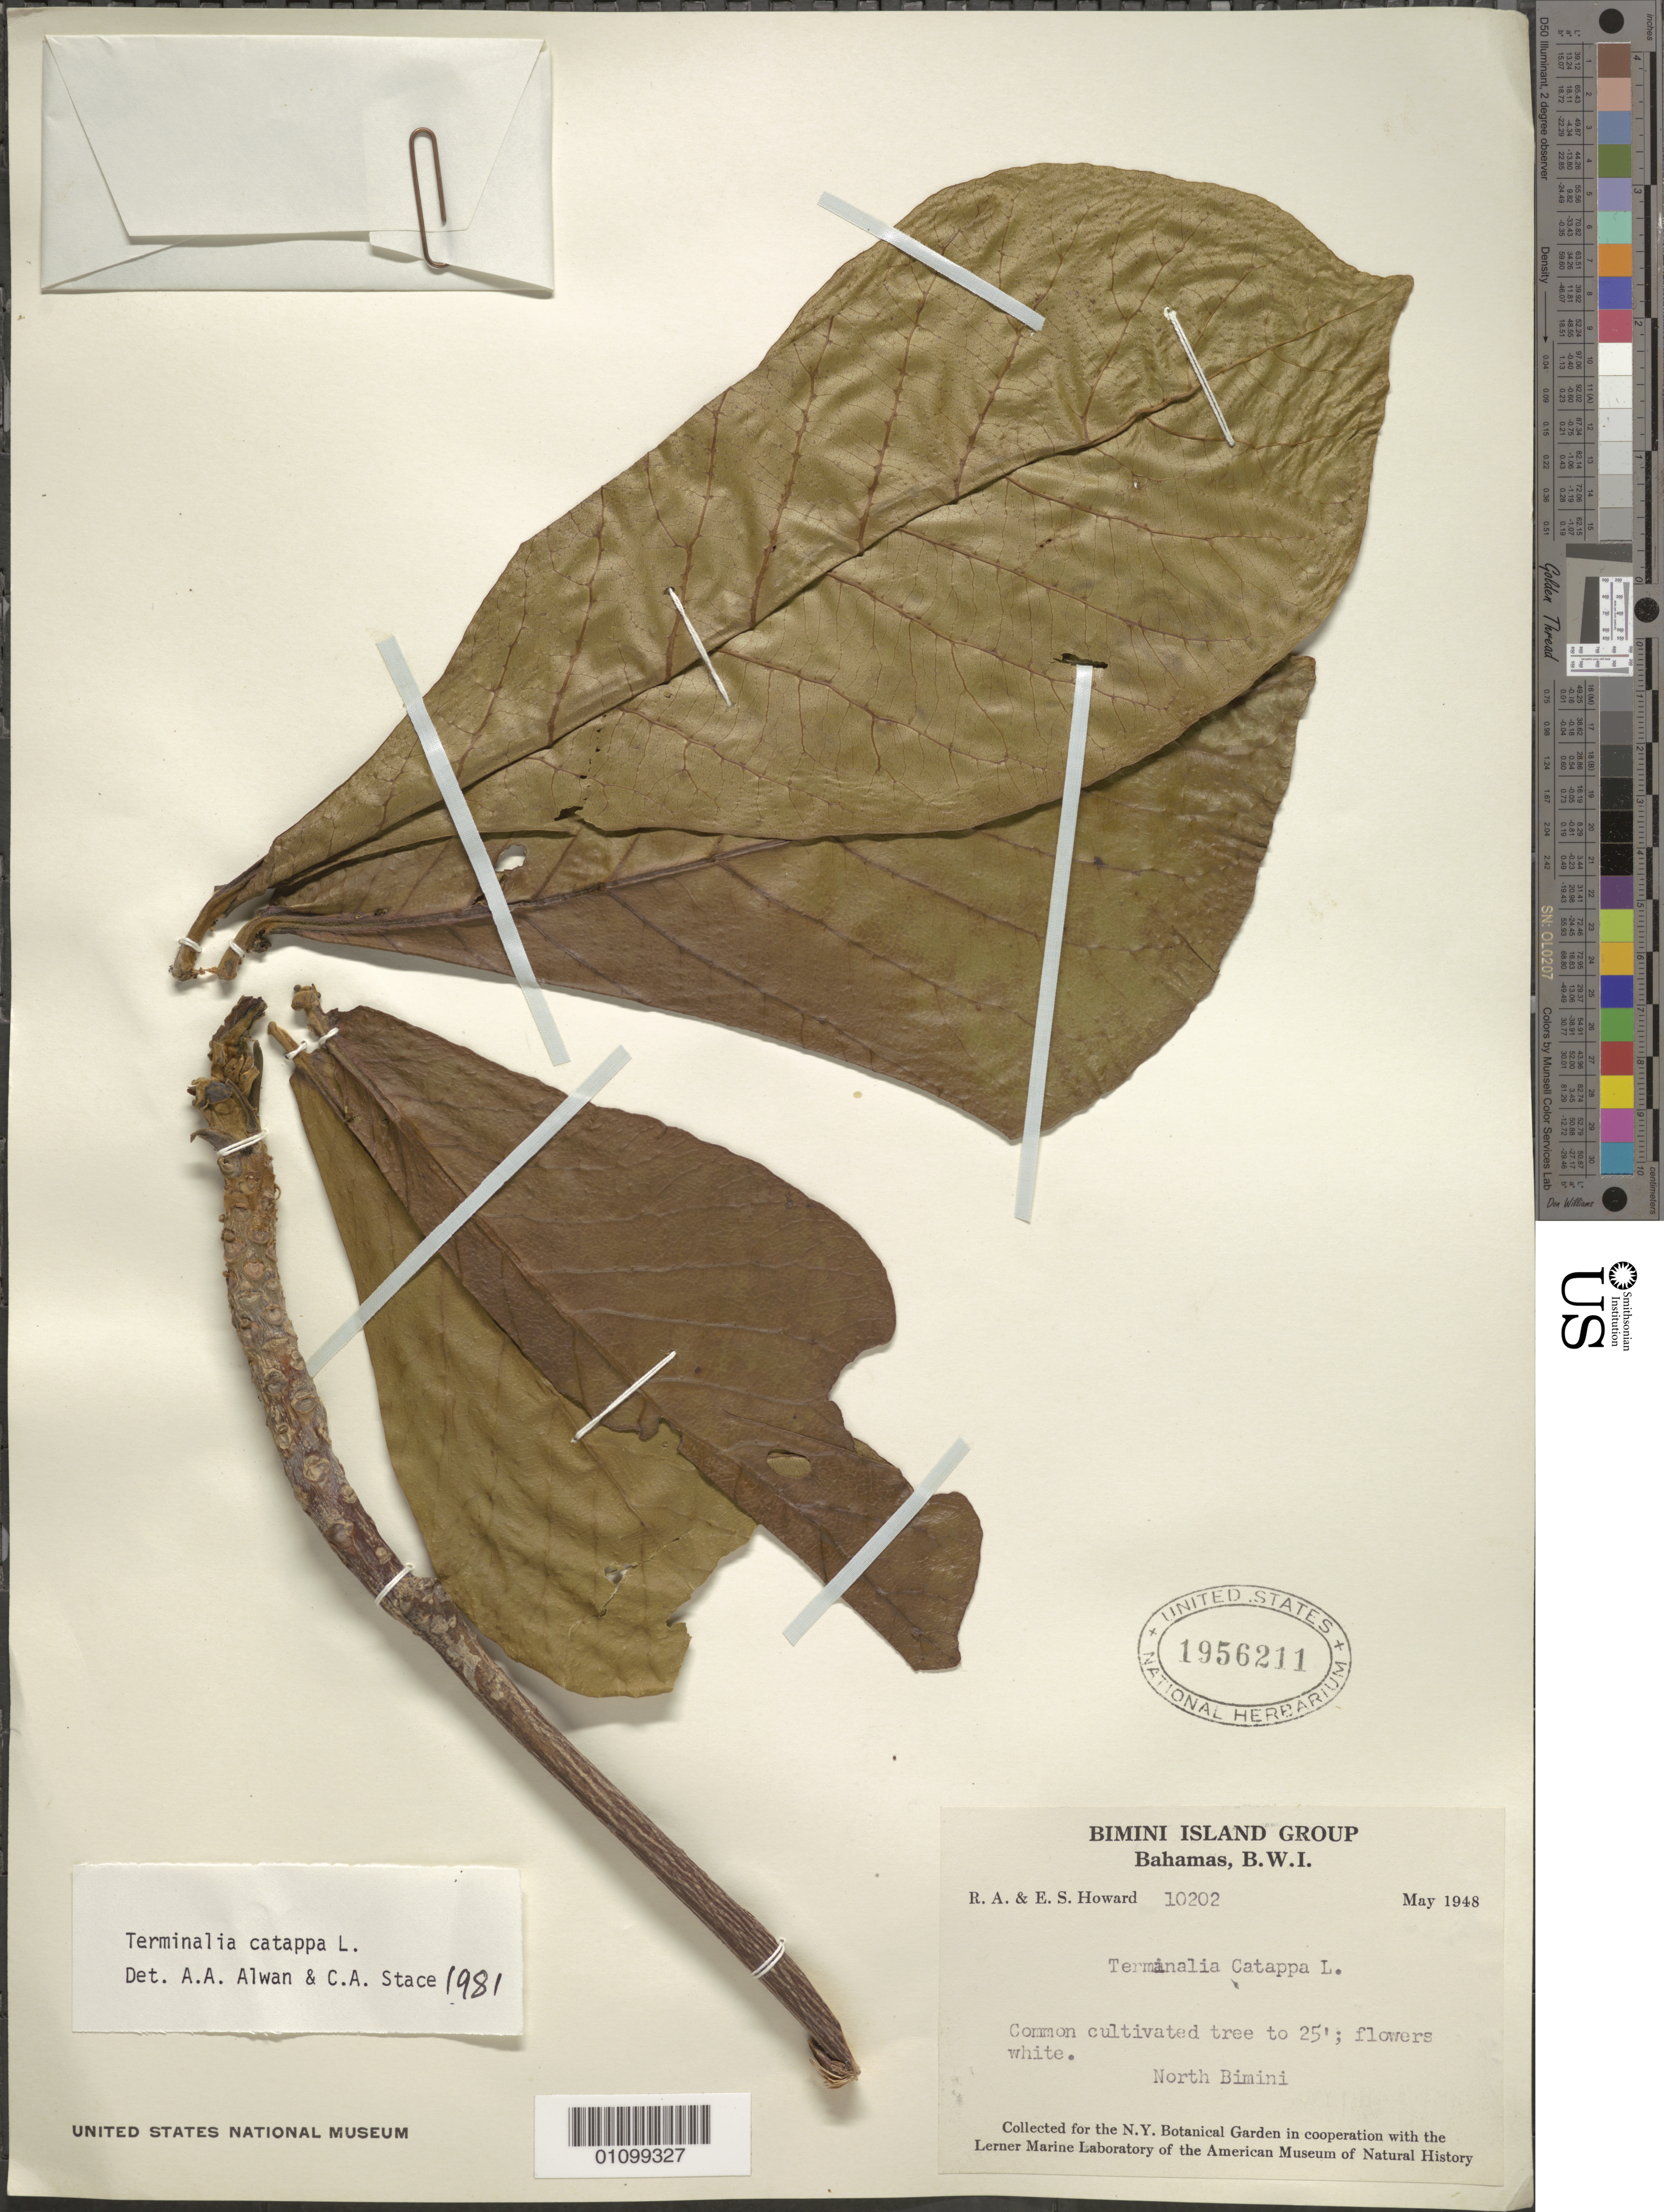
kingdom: Plantae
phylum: Tracheophyta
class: Magnoliopsida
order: Myrtales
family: Combretaceae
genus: Terminalia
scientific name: Terminalia catappa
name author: L.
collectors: R. A. Howard & E. S. Howard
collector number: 10202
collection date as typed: May 1948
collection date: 1948-05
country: Bahamas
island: Bimini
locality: North Bimini.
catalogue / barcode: US 1956211